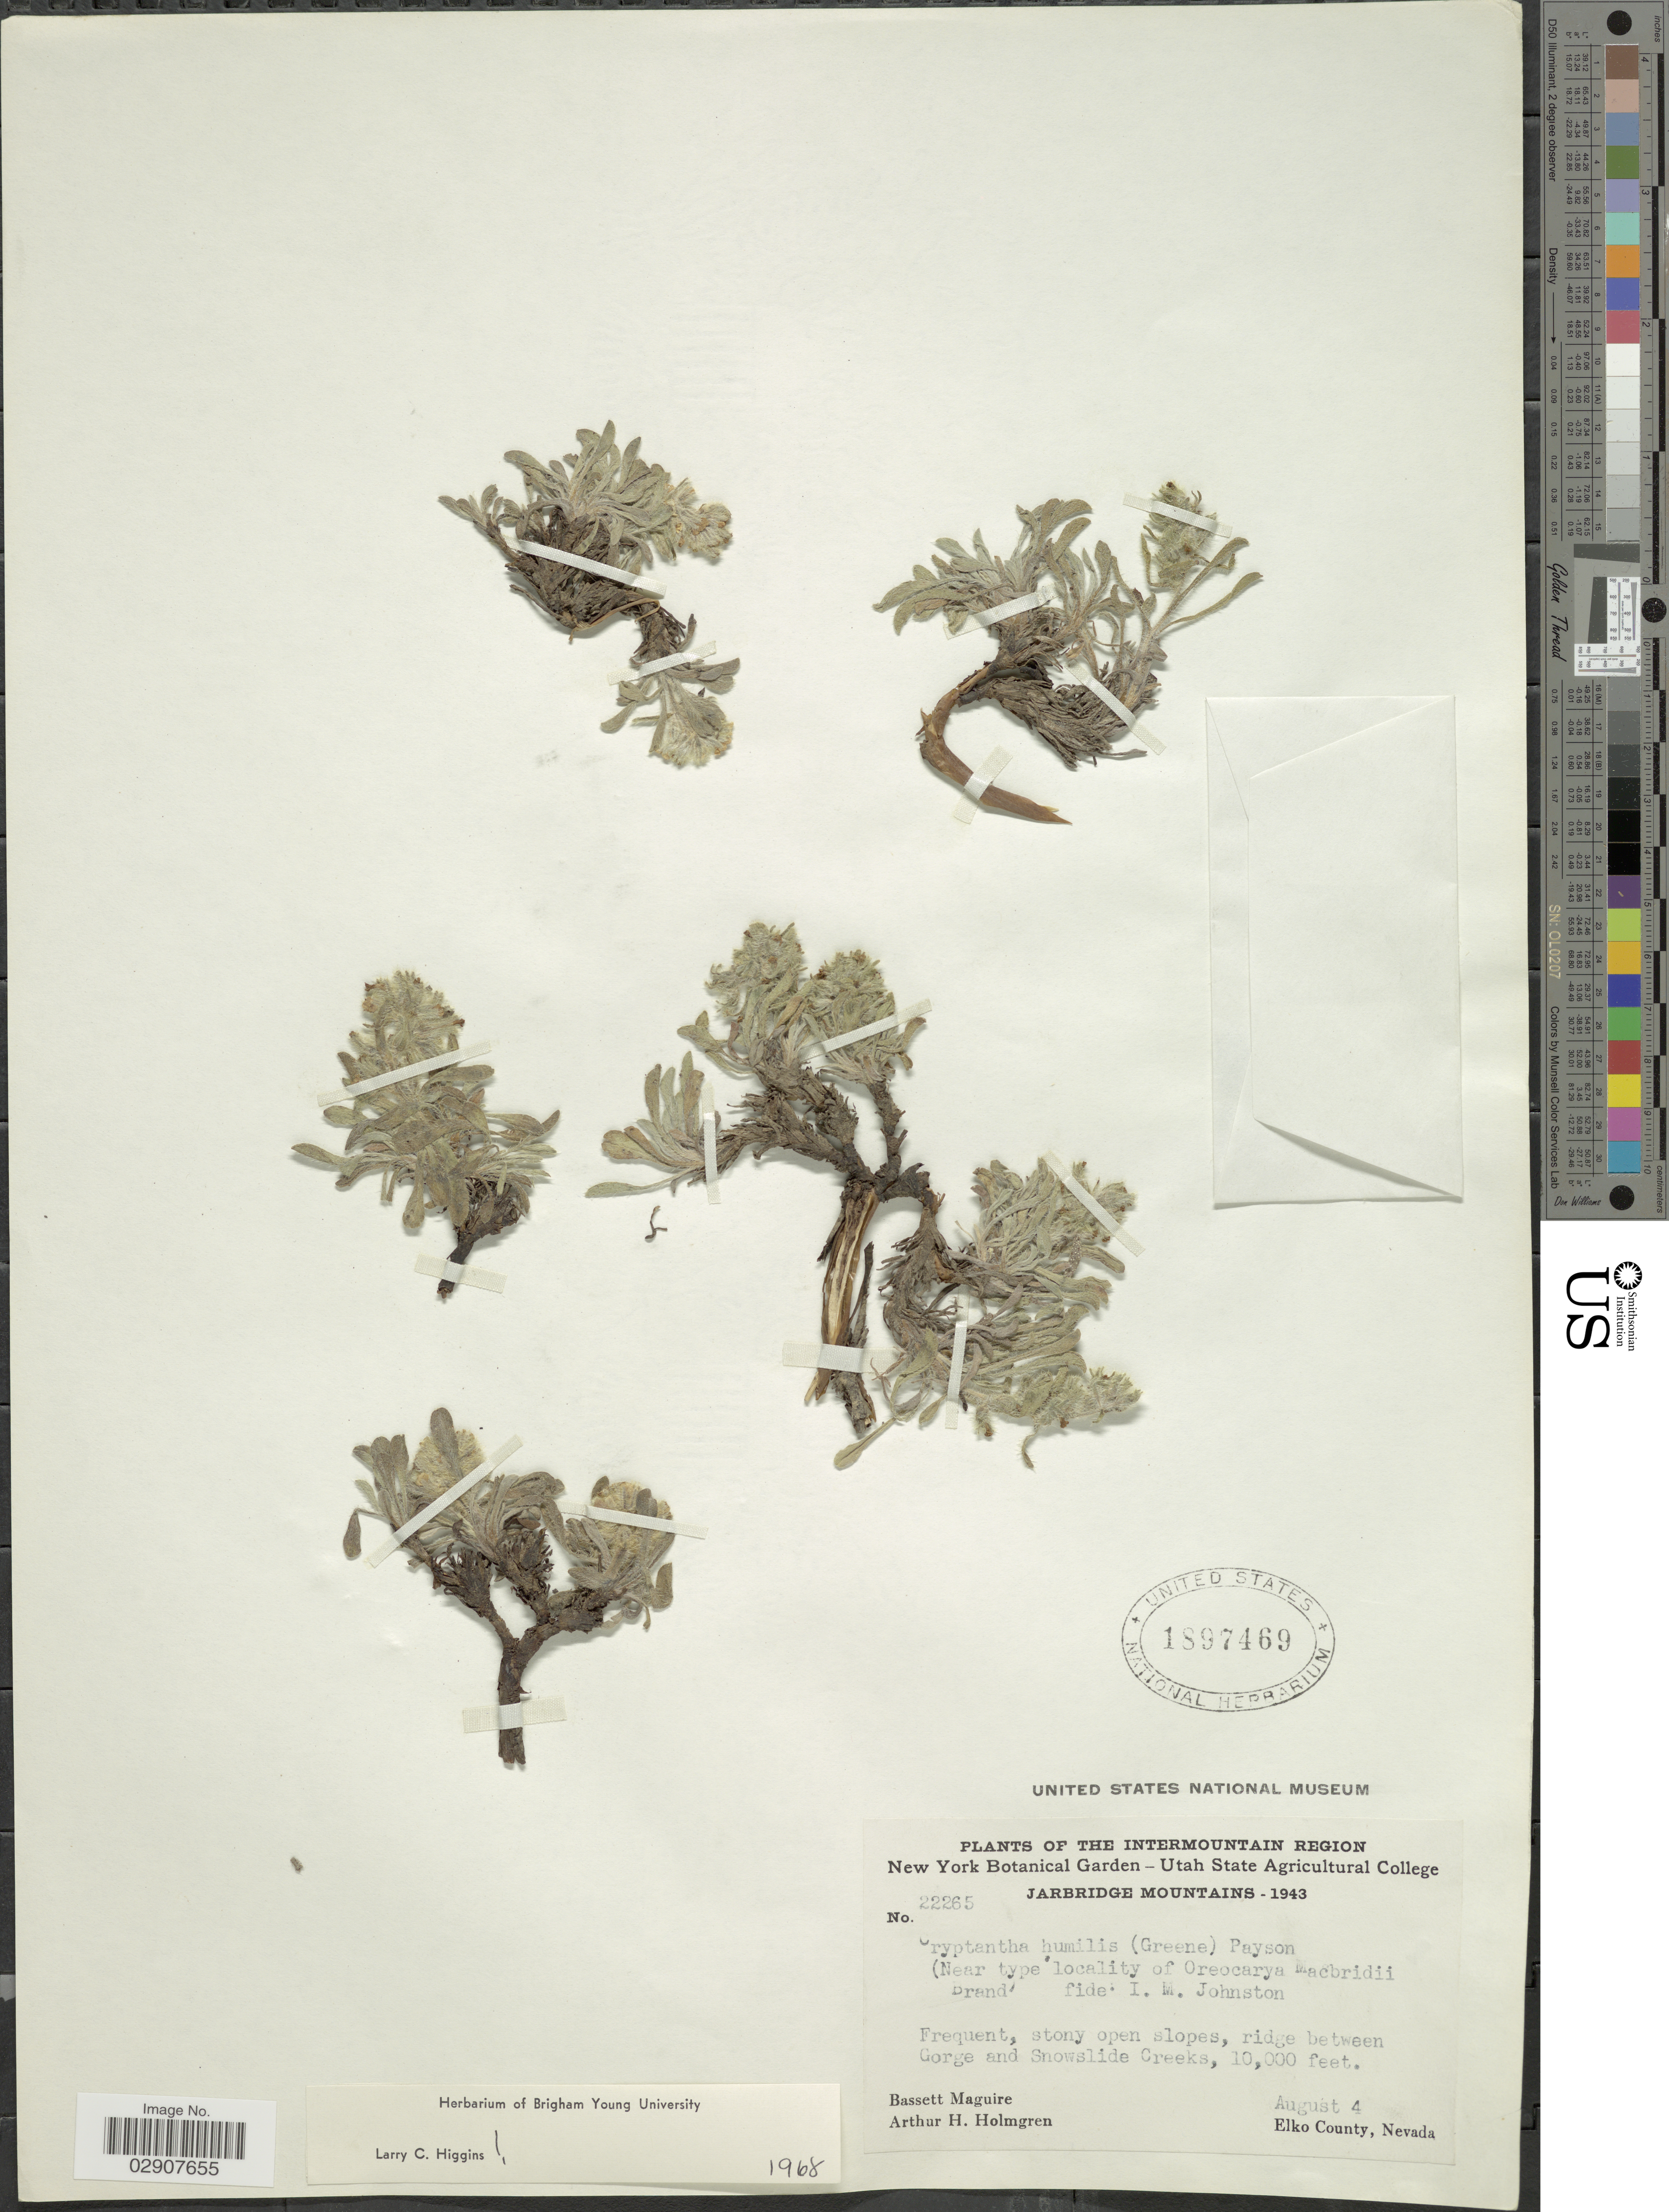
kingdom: Plantae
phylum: Tracheophyta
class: Magnoliopsida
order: Boraginales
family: Boraginaceae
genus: Cryptantha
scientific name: Cryptantha humilis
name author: (Greene) Payson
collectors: B. Maguire & A. H. Holmgren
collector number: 22265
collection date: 1943-08-04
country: United States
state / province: Nevada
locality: Jarbridge Mountains, ridge between Gorge and Snowslide Creeks, Elko County.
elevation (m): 3048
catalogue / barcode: US 1897469